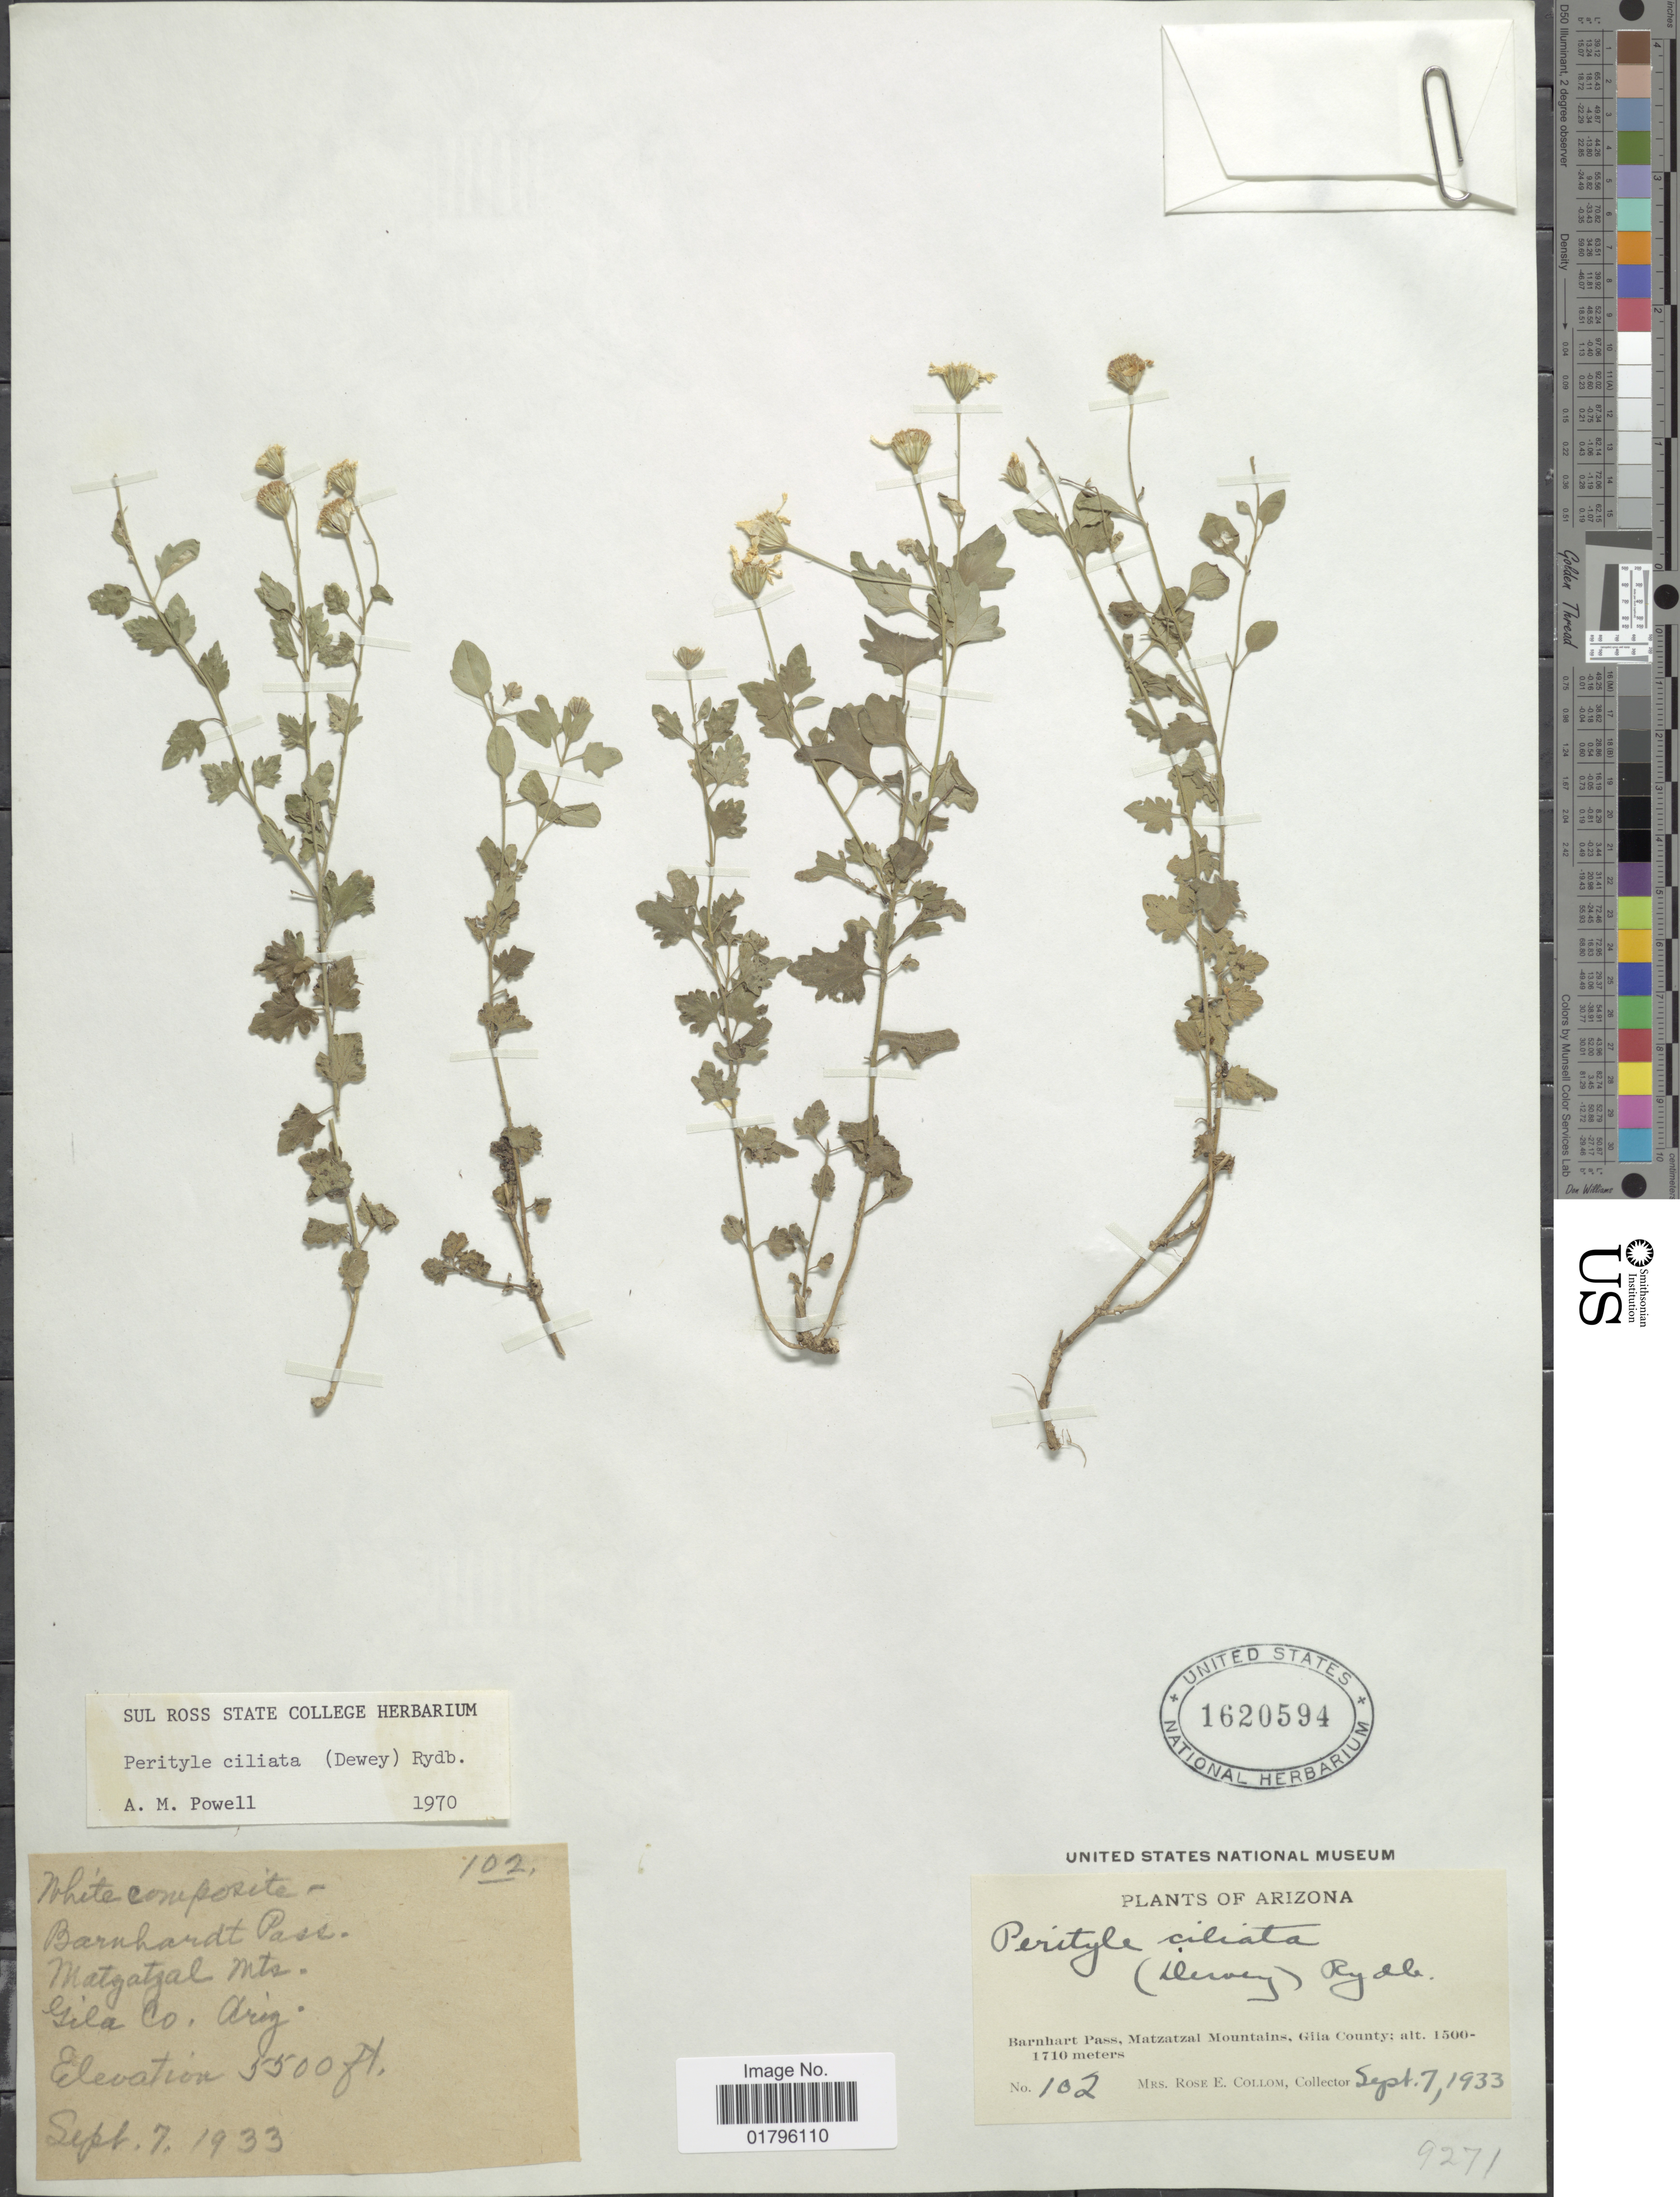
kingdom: Plantae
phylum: Tracheophyta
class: Magnoliopsida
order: Asterales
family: Asteraceae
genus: Perityle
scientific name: Perityle ciliata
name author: (L.H. Dewey) Rydb.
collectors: R. E. Collom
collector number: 102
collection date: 1933-09-07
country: United States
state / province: Arizona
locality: Barnhart Pass, Matzatzal Mts. Gila County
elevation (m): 1710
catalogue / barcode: US 1620594